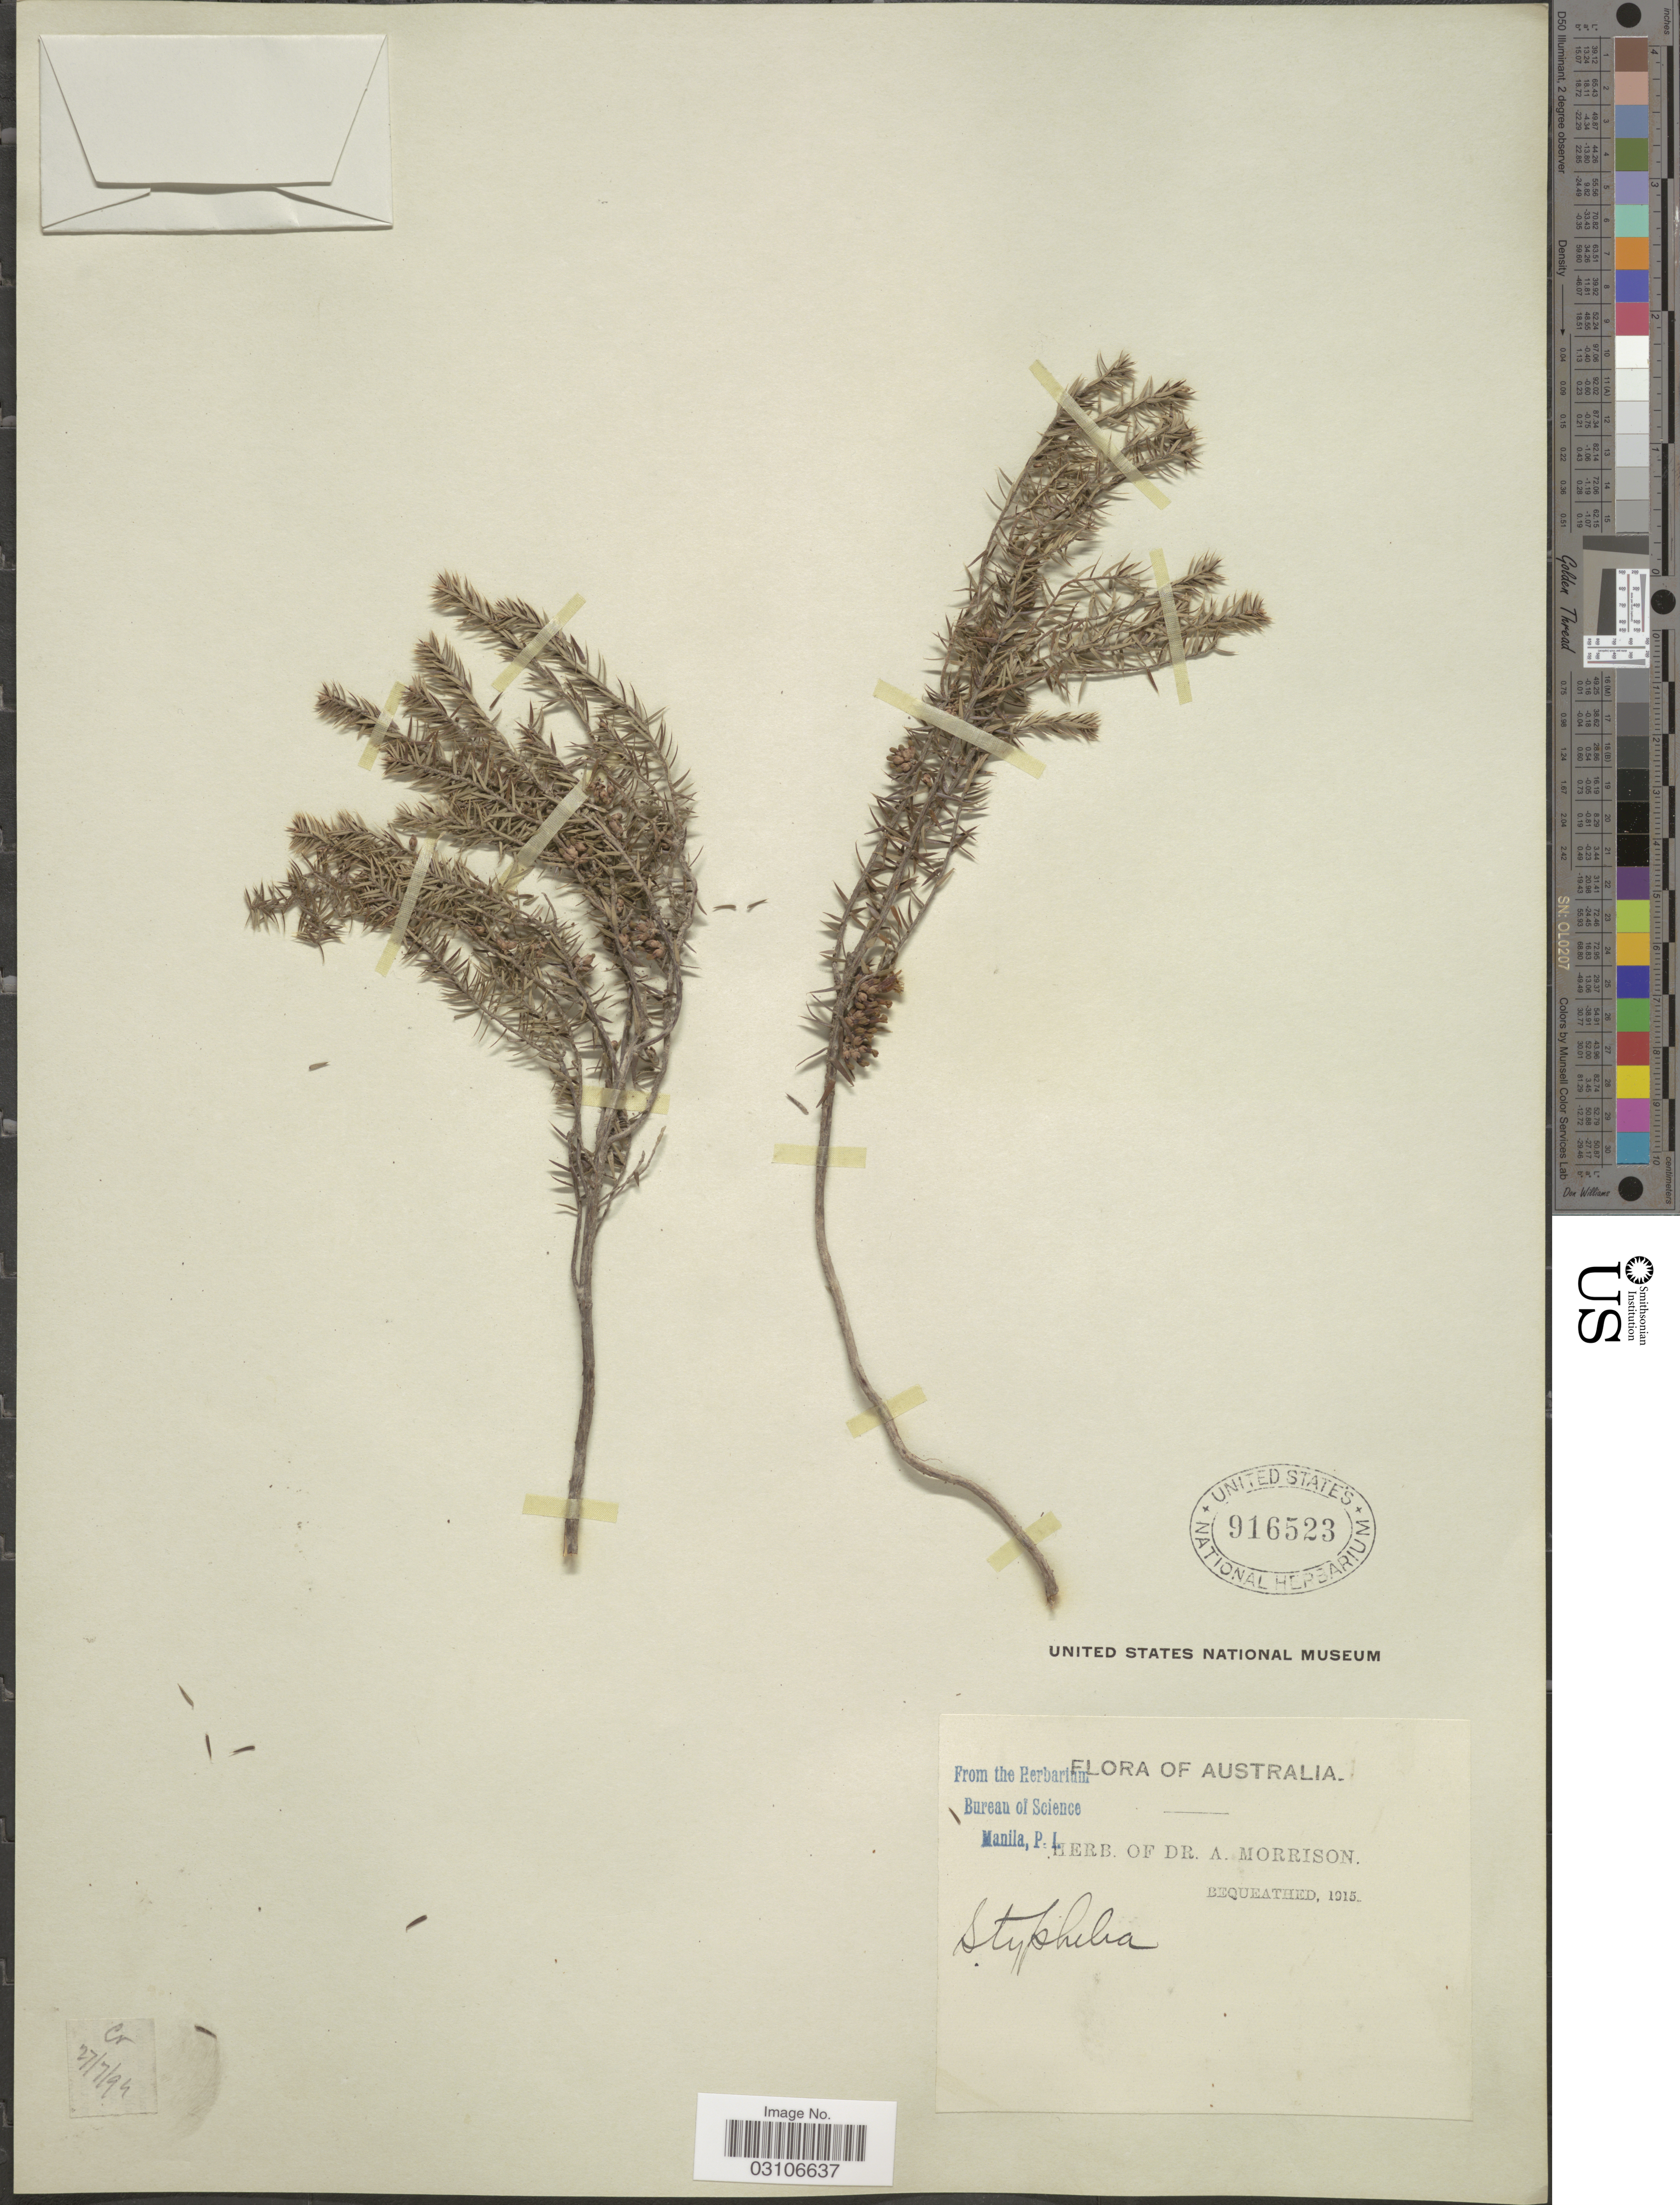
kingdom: Plantae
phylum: Tracheophyta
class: Magnoliopsida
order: Ericales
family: Ericaceae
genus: Styphelia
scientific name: Styphelia sp.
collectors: ex herb. Dr. A. Morrison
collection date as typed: Transcribed d/m/y: 27/7/94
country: Australia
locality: Cr.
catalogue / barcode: US 916523